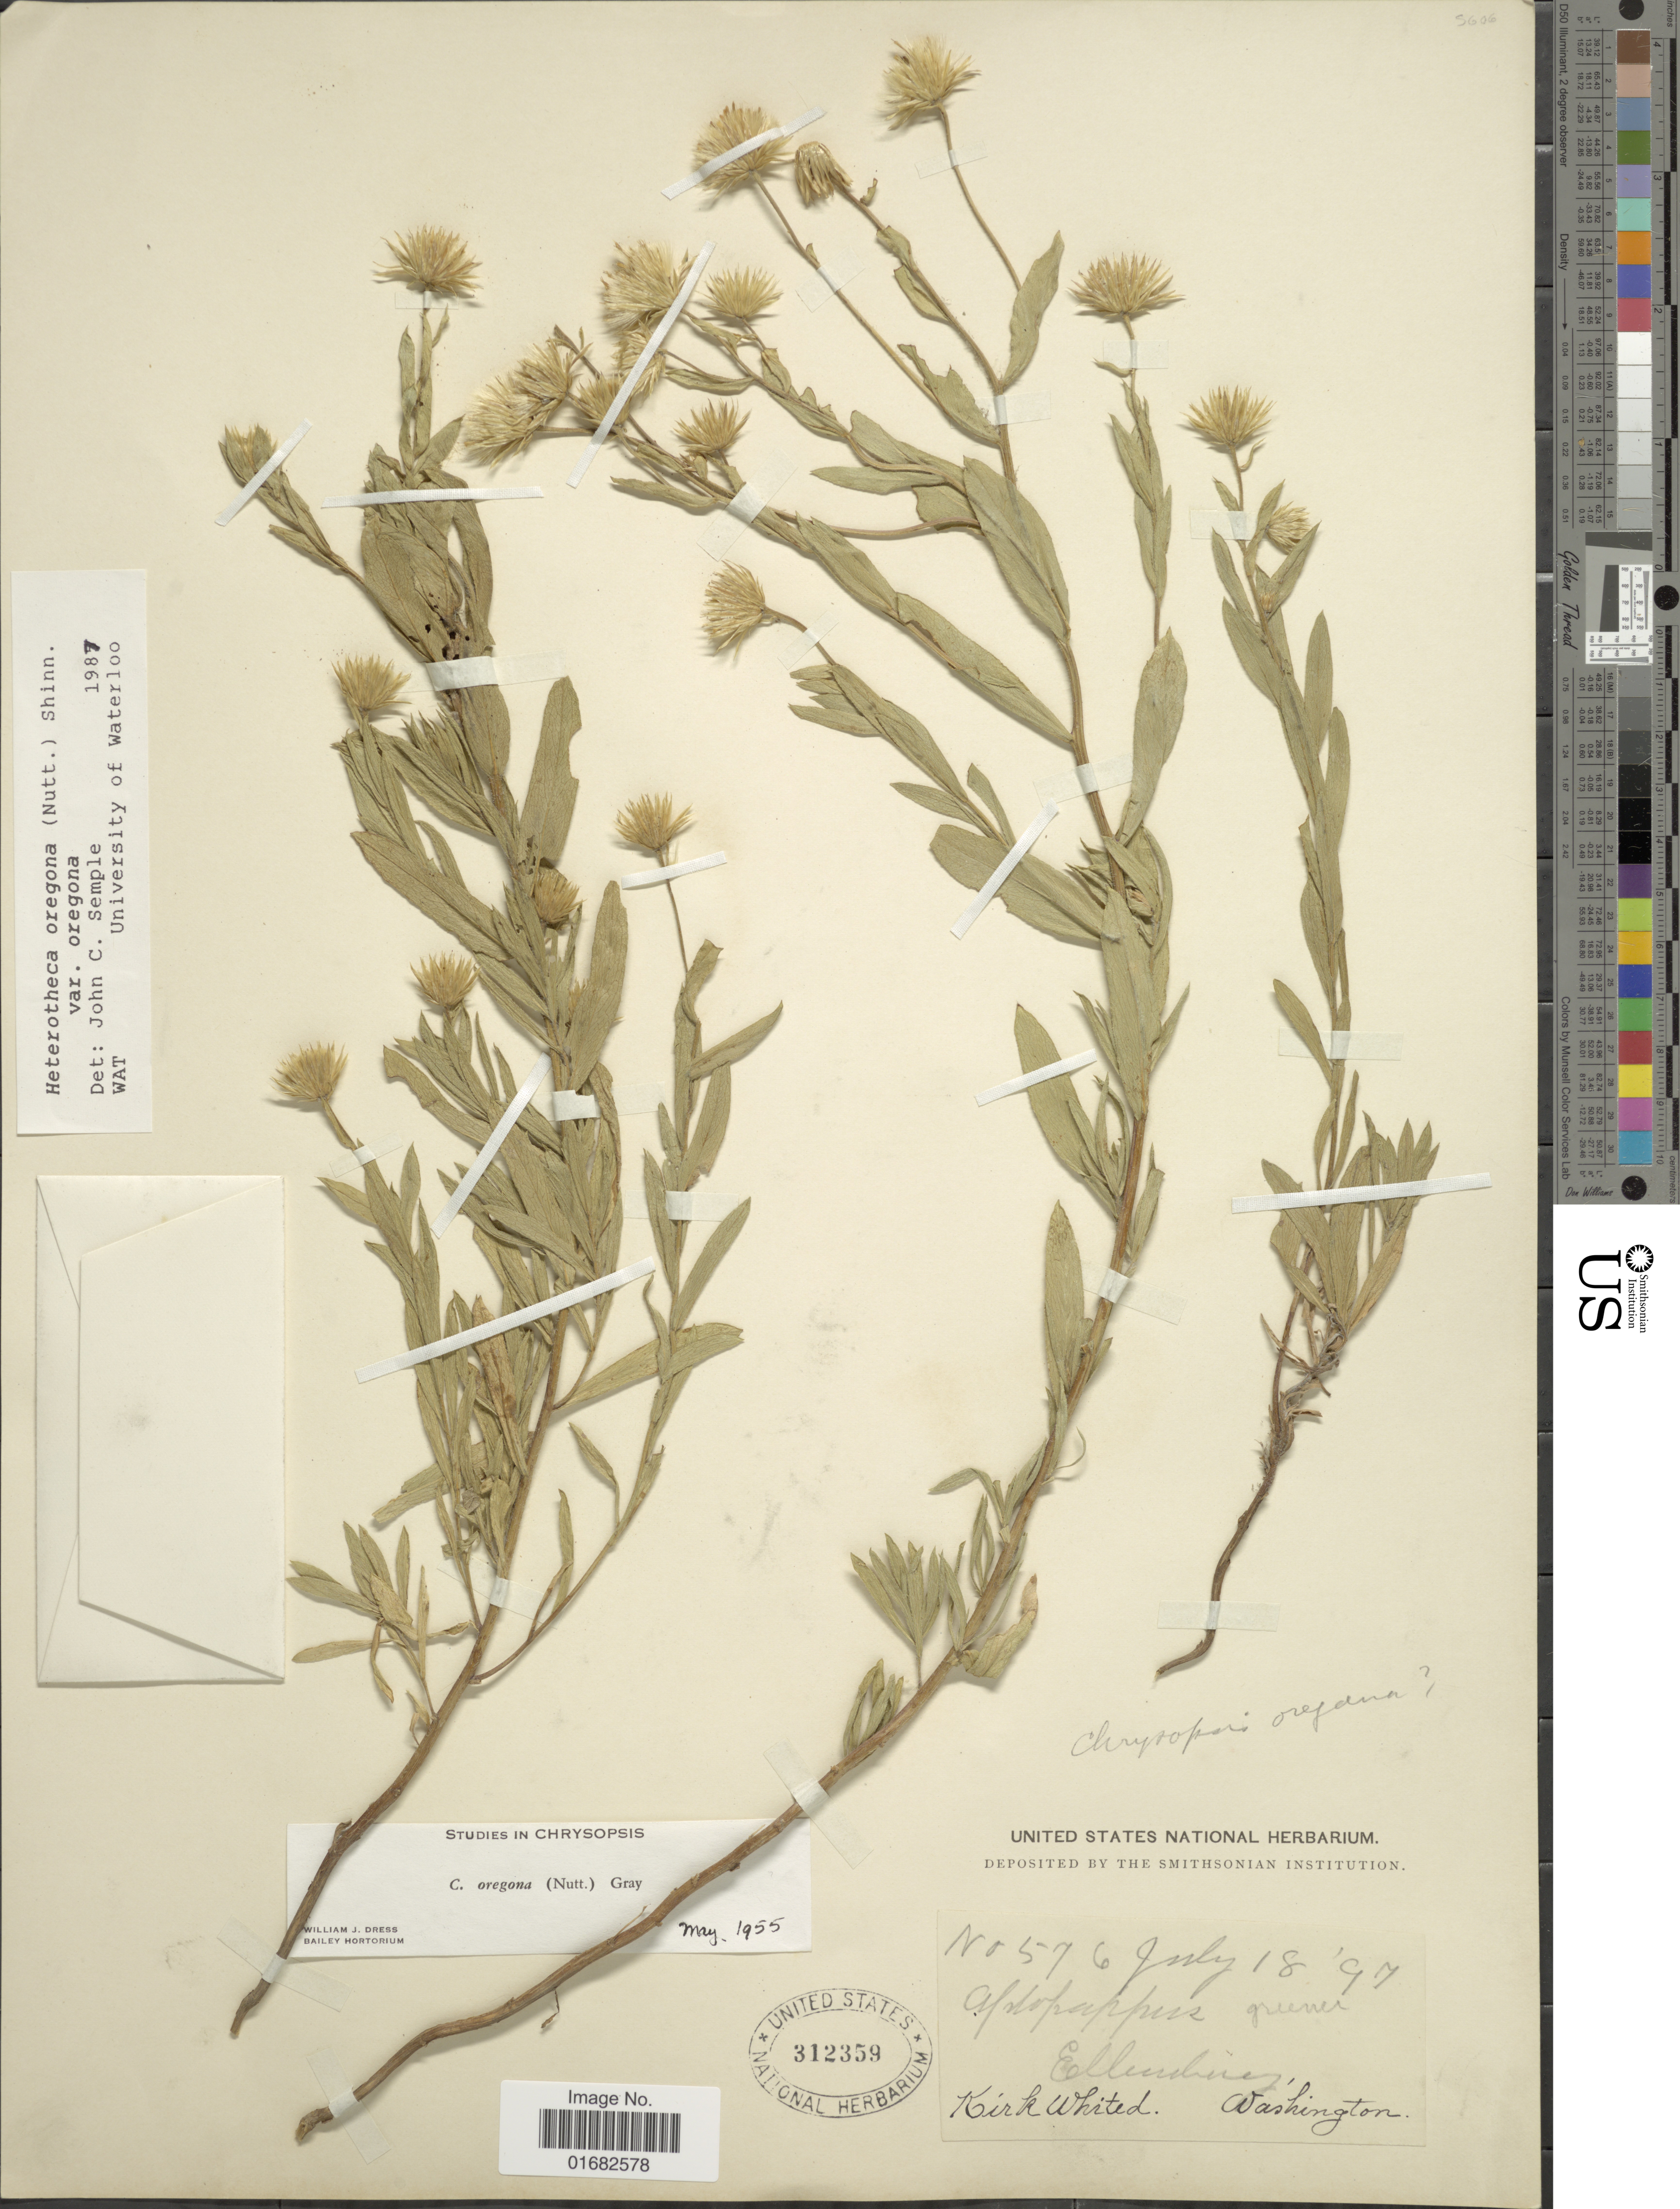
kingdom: Plantae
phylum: Tracheophyta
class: Magnoliopsida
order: Asterales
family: Asteraceae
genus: Heterotheca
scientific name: Heterotheca oregona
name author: (Nutt.) Shinners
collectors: K. Whited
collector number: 576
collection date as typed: Transcribed d/m/y: 18/7/97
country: United States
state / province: Washington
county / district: Kittitas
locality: Ellensburg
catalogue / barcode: US 312359